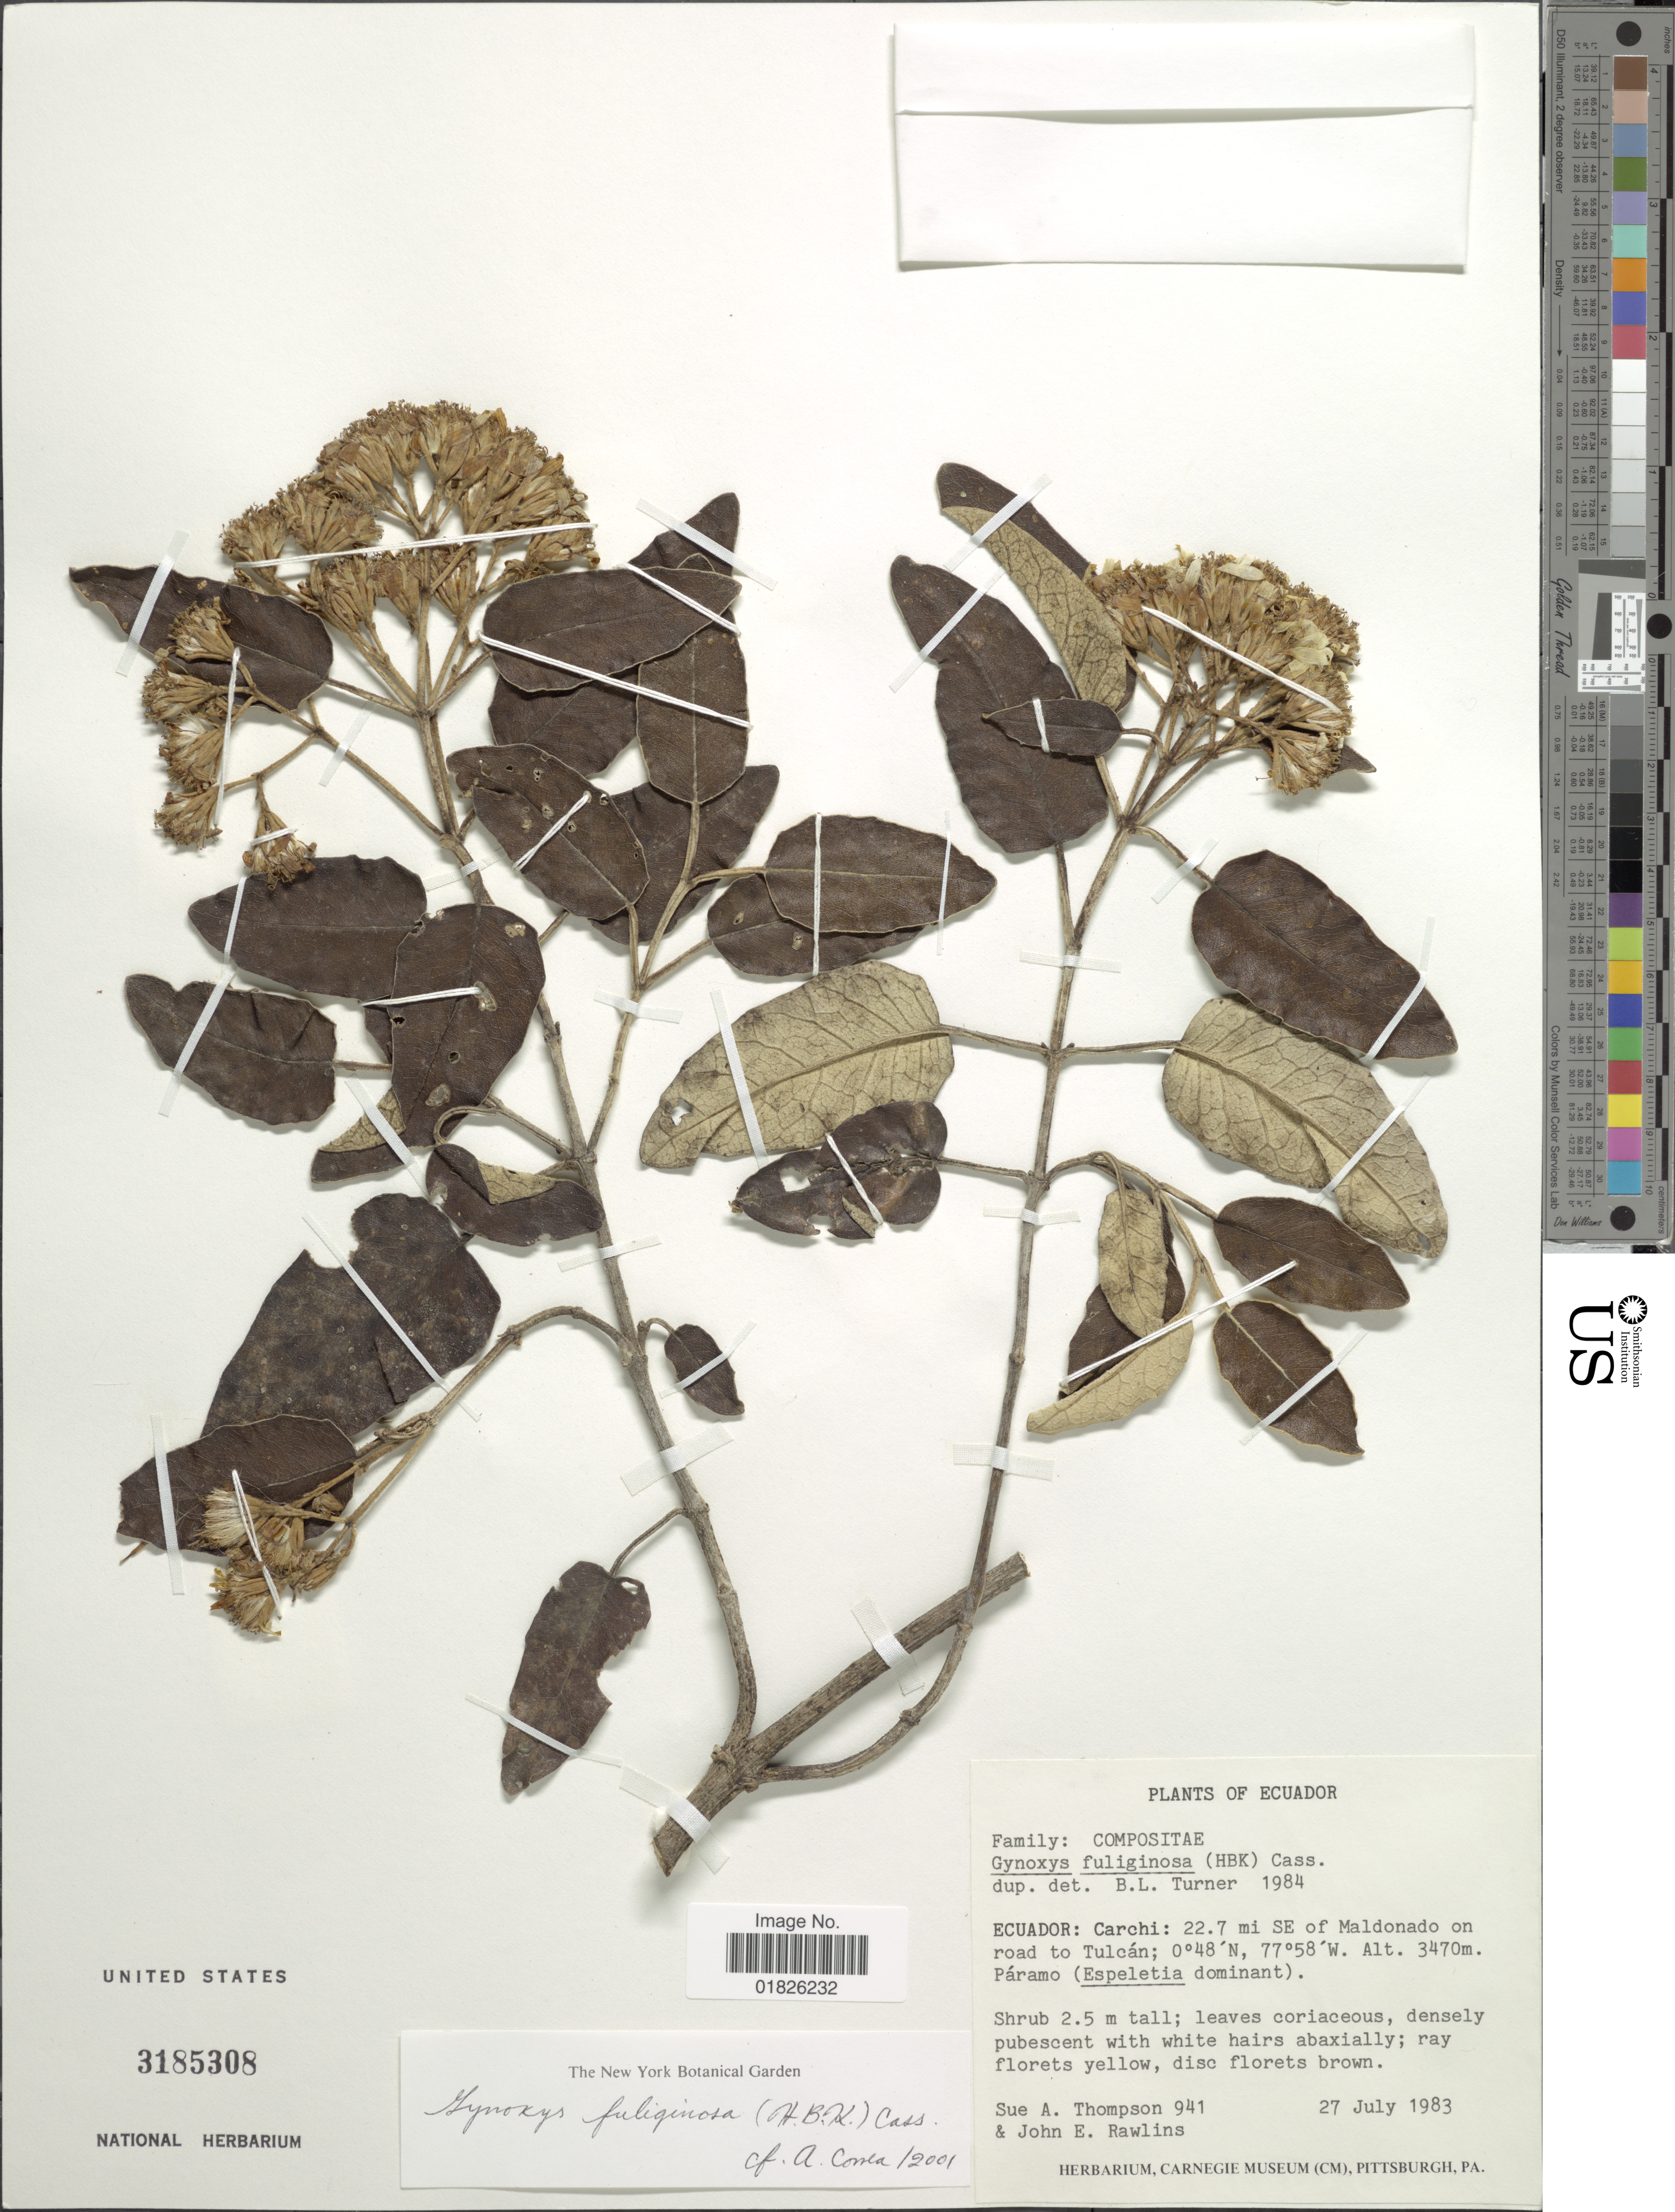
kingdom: Plantae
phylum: Tracheophyta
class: Magnoliopsida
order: Asterales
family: Asteraceae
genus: Gynoxys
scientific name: Gynoxys fuliginosa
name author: Cass.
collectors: S. A. Thompson & J. Rawlins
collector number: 941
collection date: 1983-07-27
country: Ecuador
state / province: Carchi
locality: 2.7 mi SE of Maldonado on road to Tulcan, Paramo.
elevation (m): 3470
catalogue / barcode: US 3185308